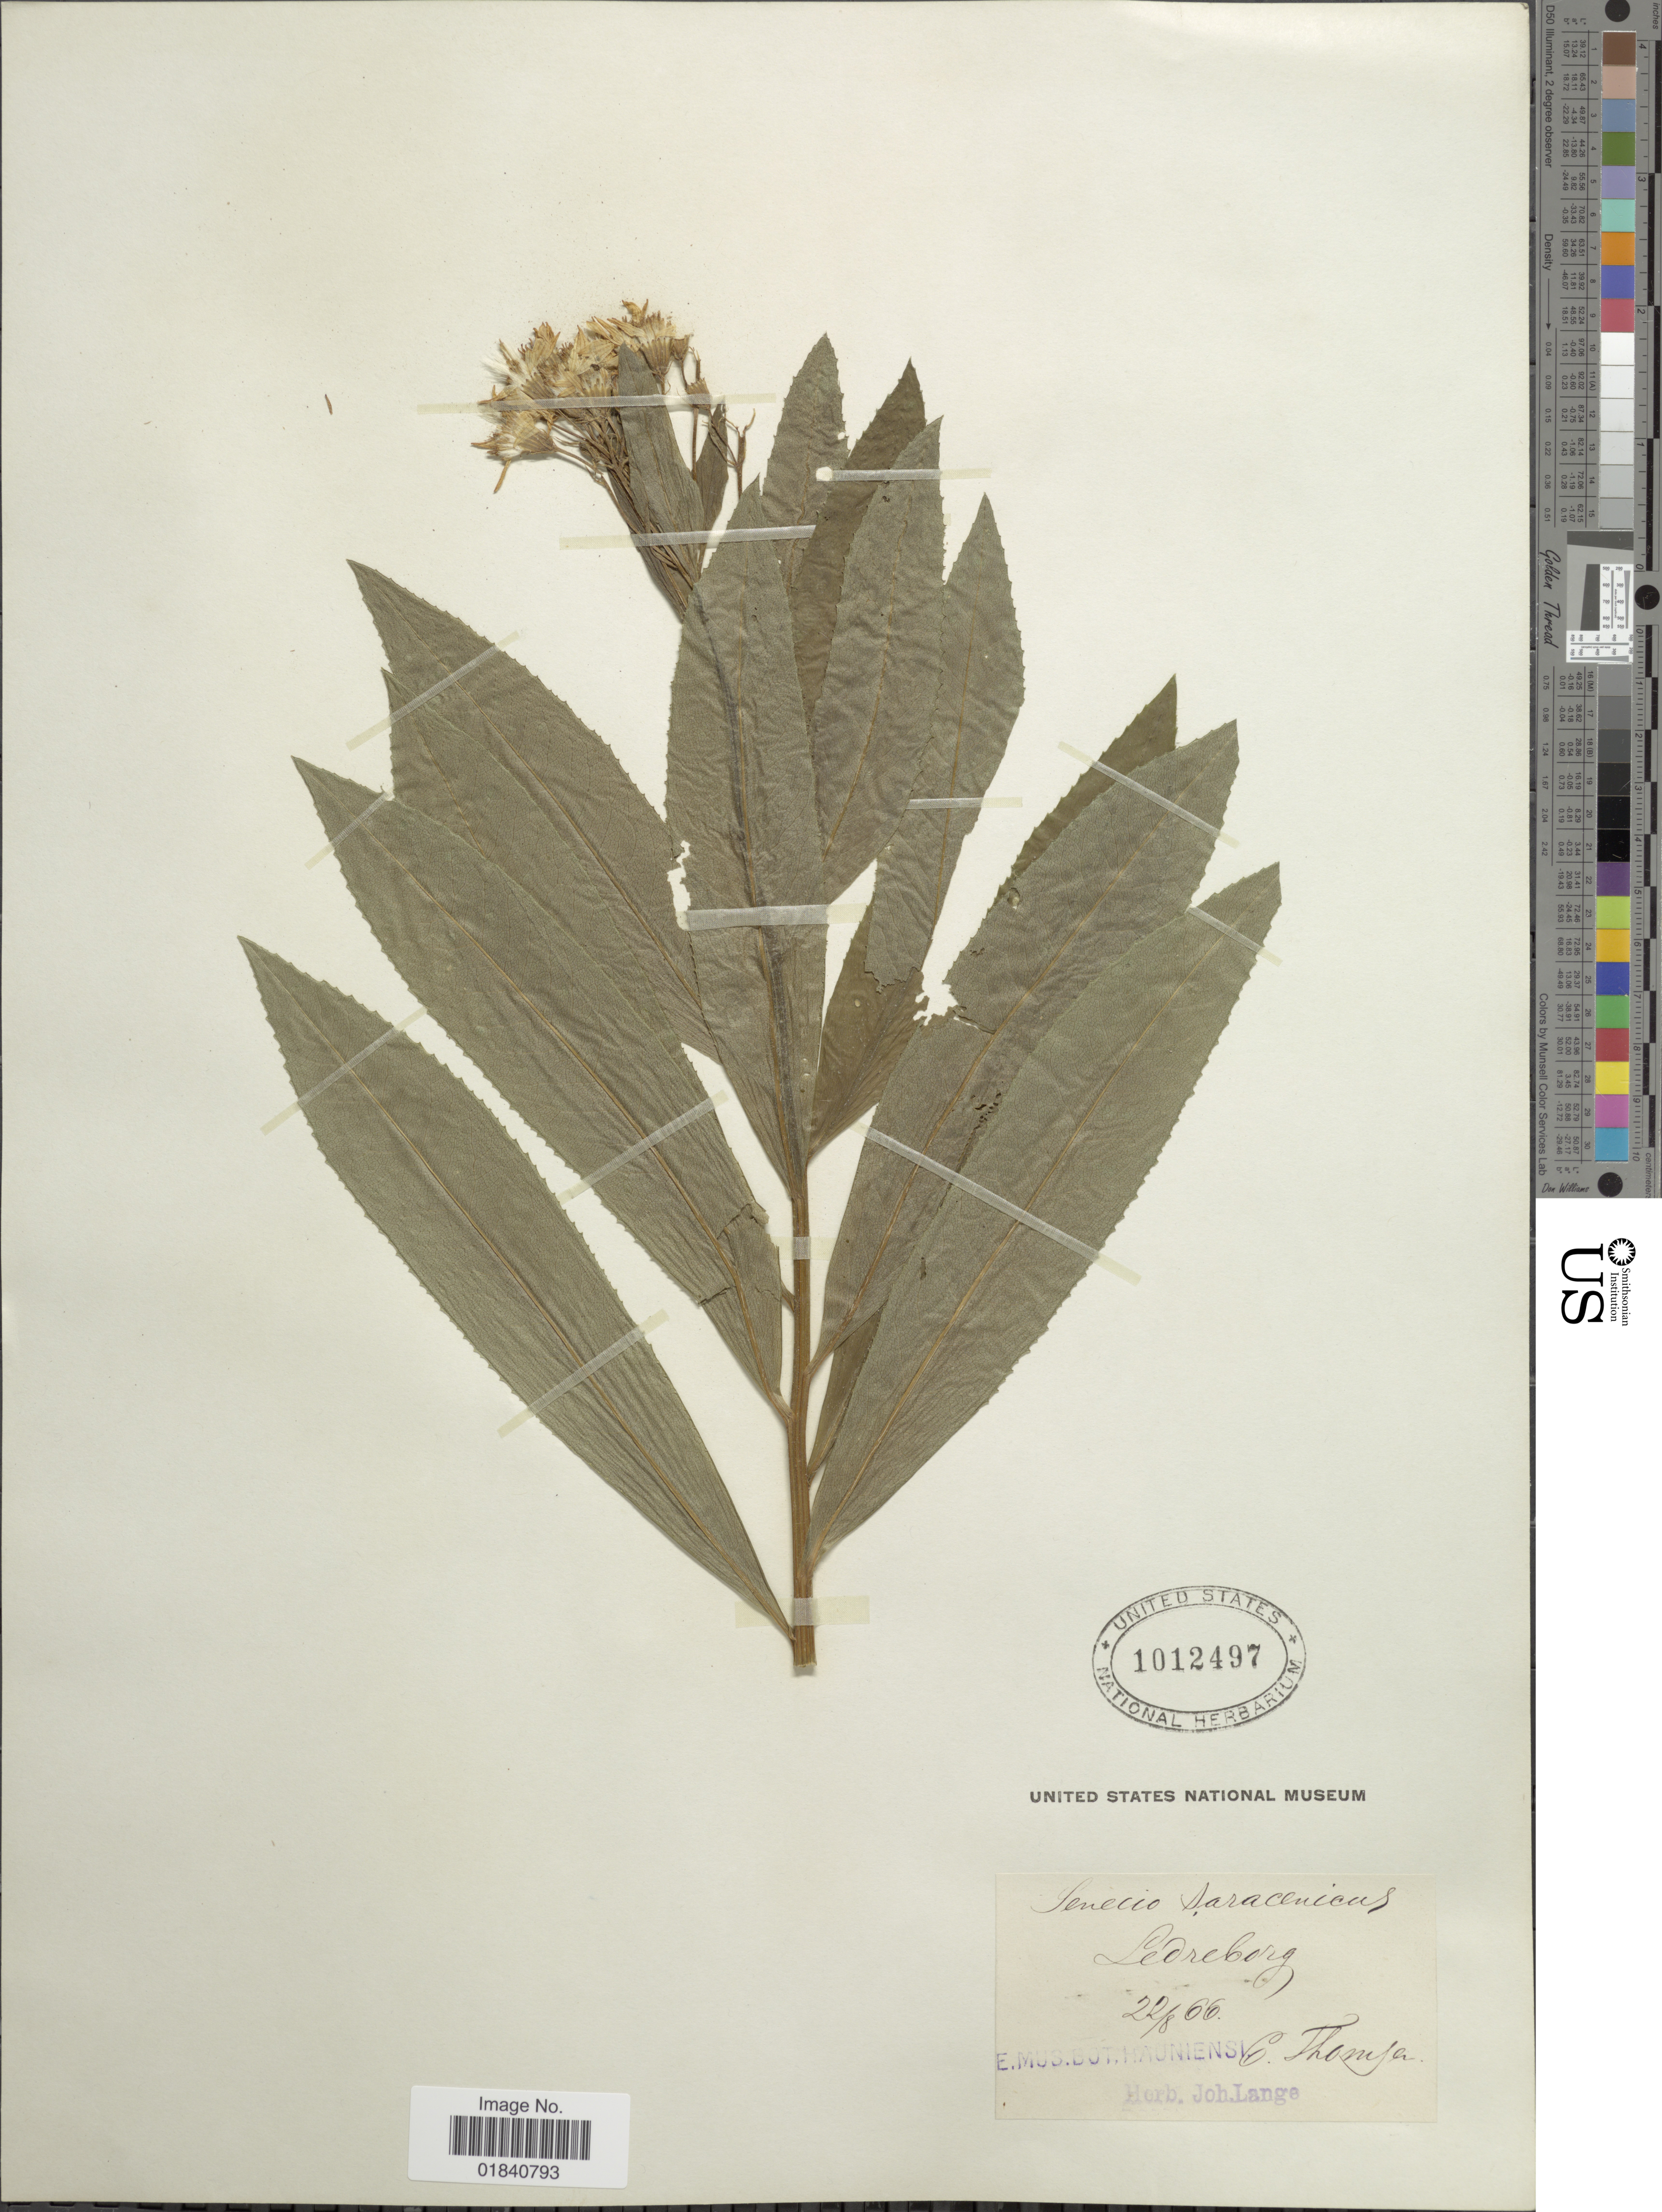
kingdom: Plantae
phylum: Tracheophyta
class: Magnoliopsida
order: Asterales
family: Asteraceae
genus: Senecio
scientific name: Senecio sarracenicus var. sarracenicus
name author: L.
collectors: C. Thomsen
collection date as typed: Transcribed d/m/y: 22/8/66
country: Denmark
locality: Ledreborg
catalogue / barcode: US 1012497